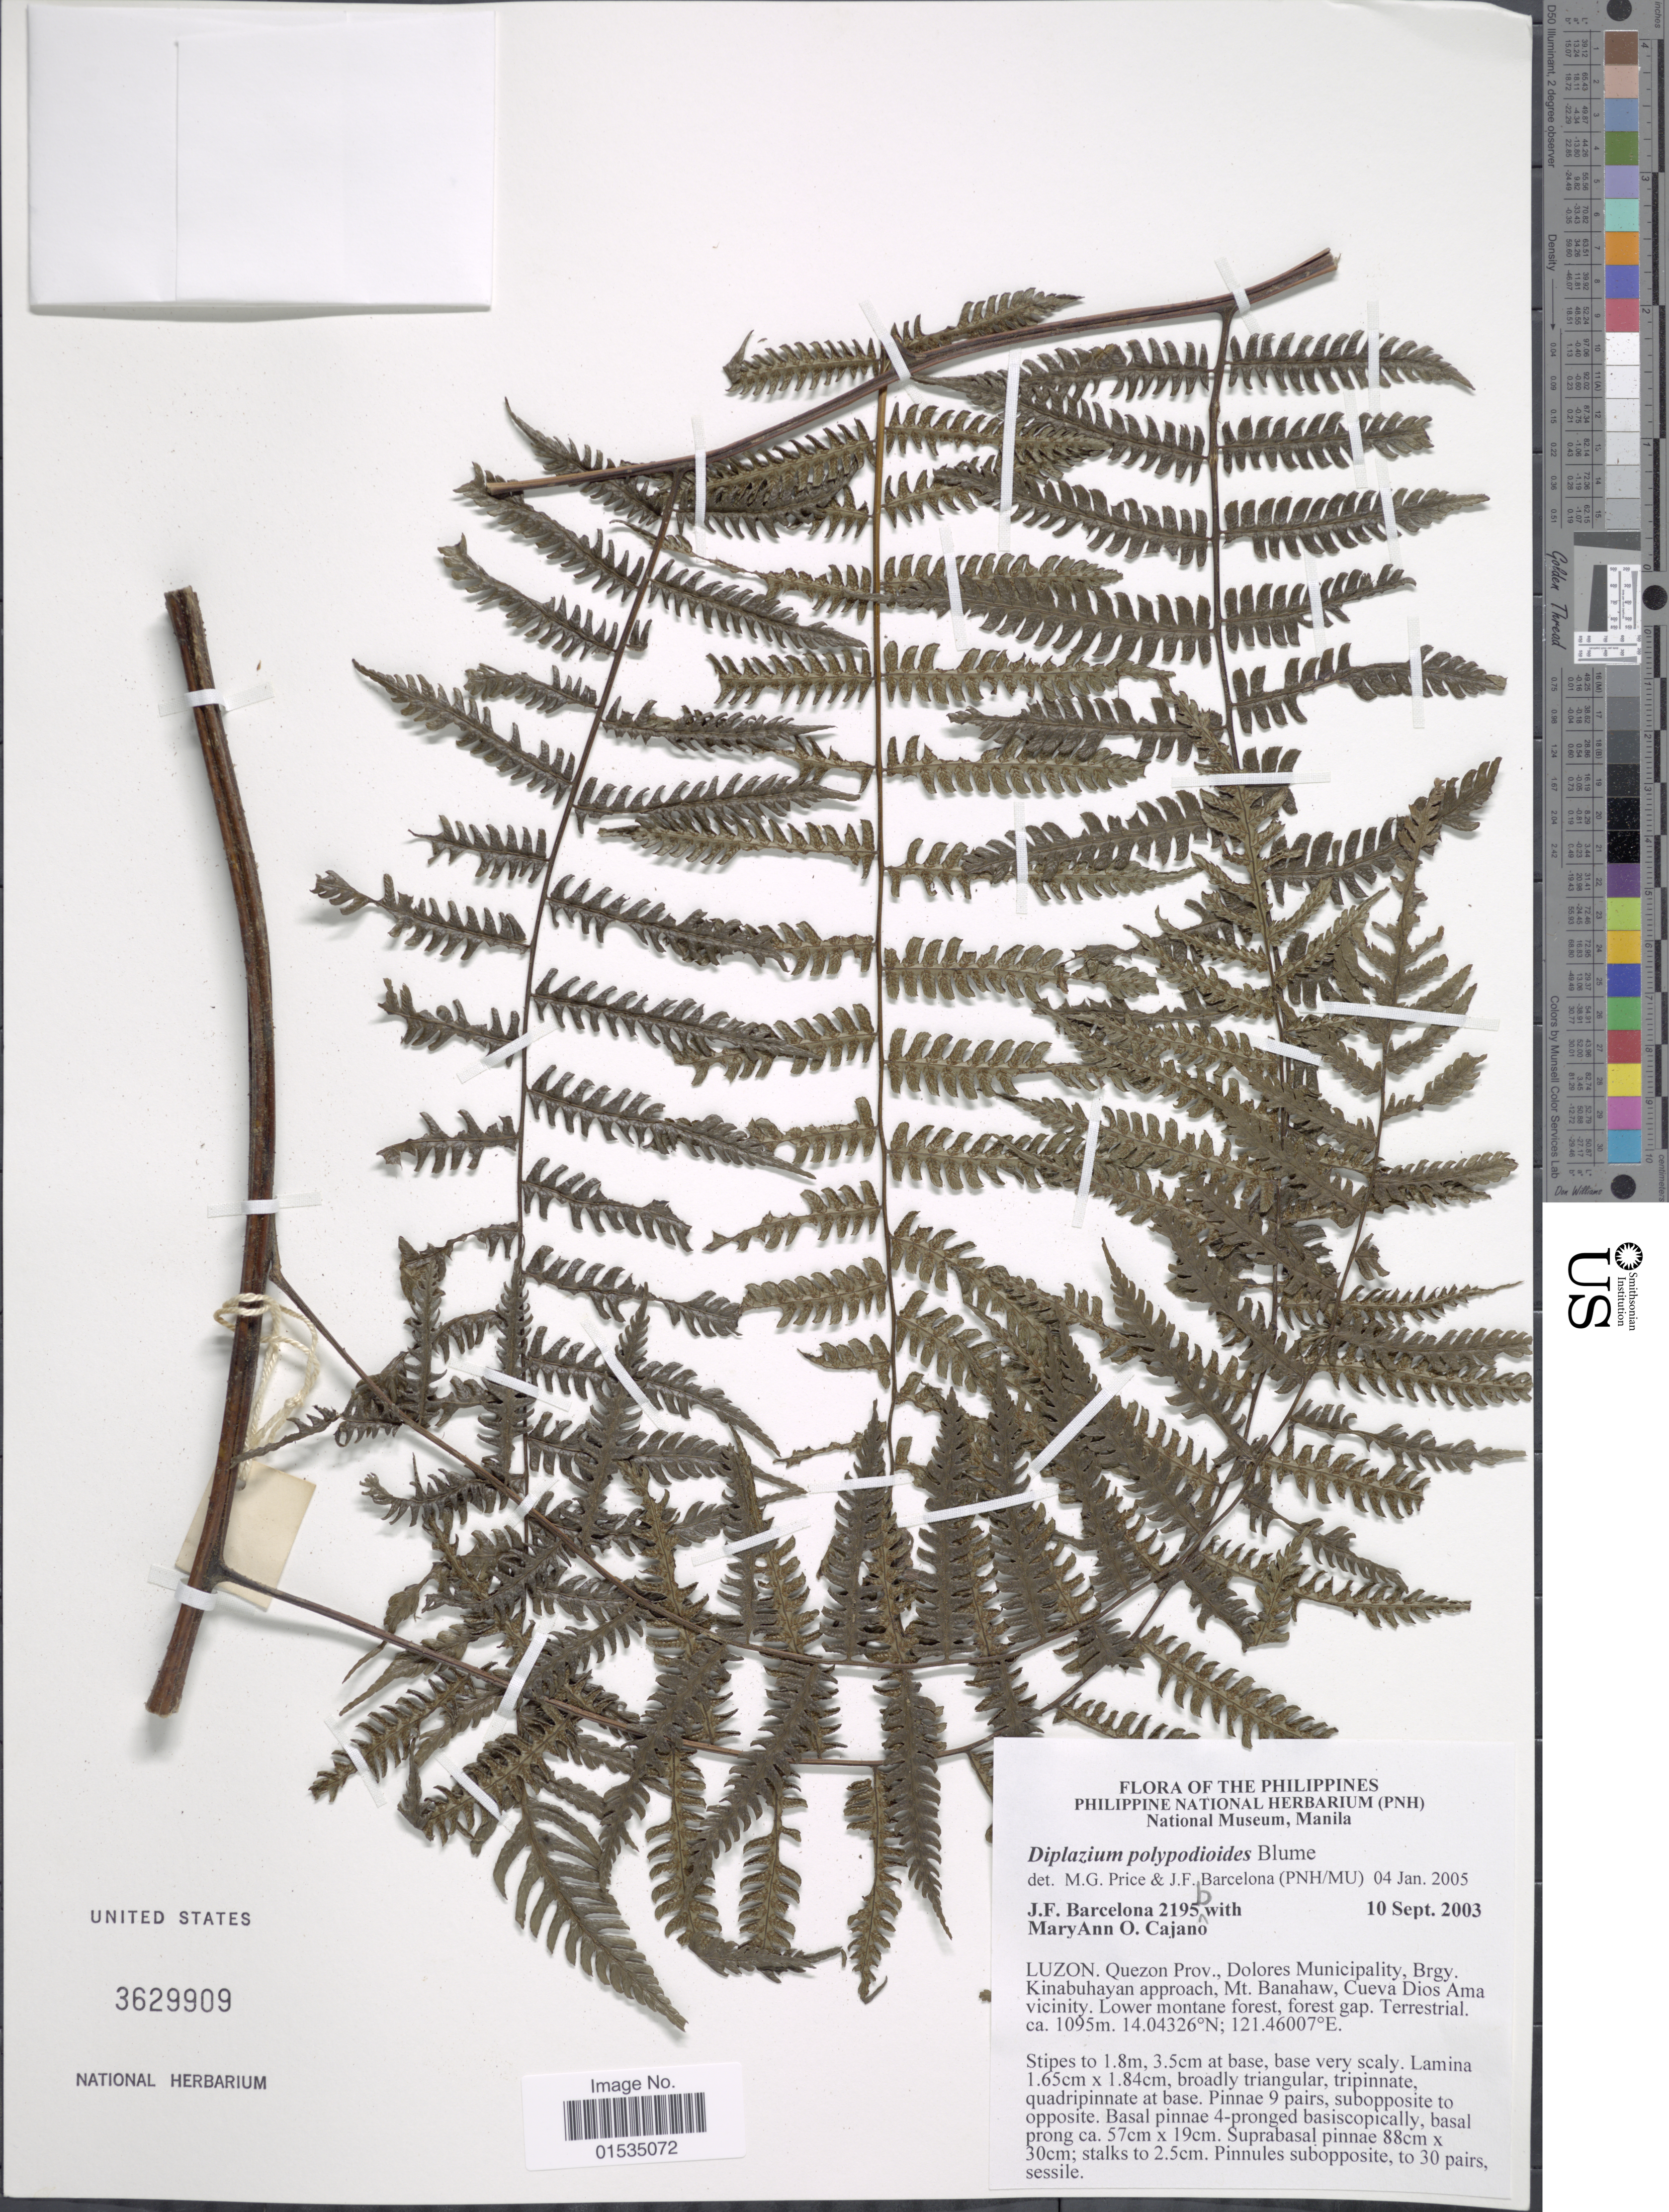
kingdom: Plantae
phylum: Tracheophyta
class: Polypodiopsida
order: Polypodiales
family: Athyriaceae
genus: Diplazium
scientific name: Diplazium polypodioides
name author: Blume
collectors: J. F. Barcelona & M. Cajano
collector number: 2195b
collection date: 2003-09-10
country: Philippines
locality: Luzon, Quezon Prov., Dolores Municipality, Brgy Kinabuhayan approach, Mt. Banahaw, Cueva Dios Ama vicinity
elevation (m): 1095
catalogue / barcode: US 3629909